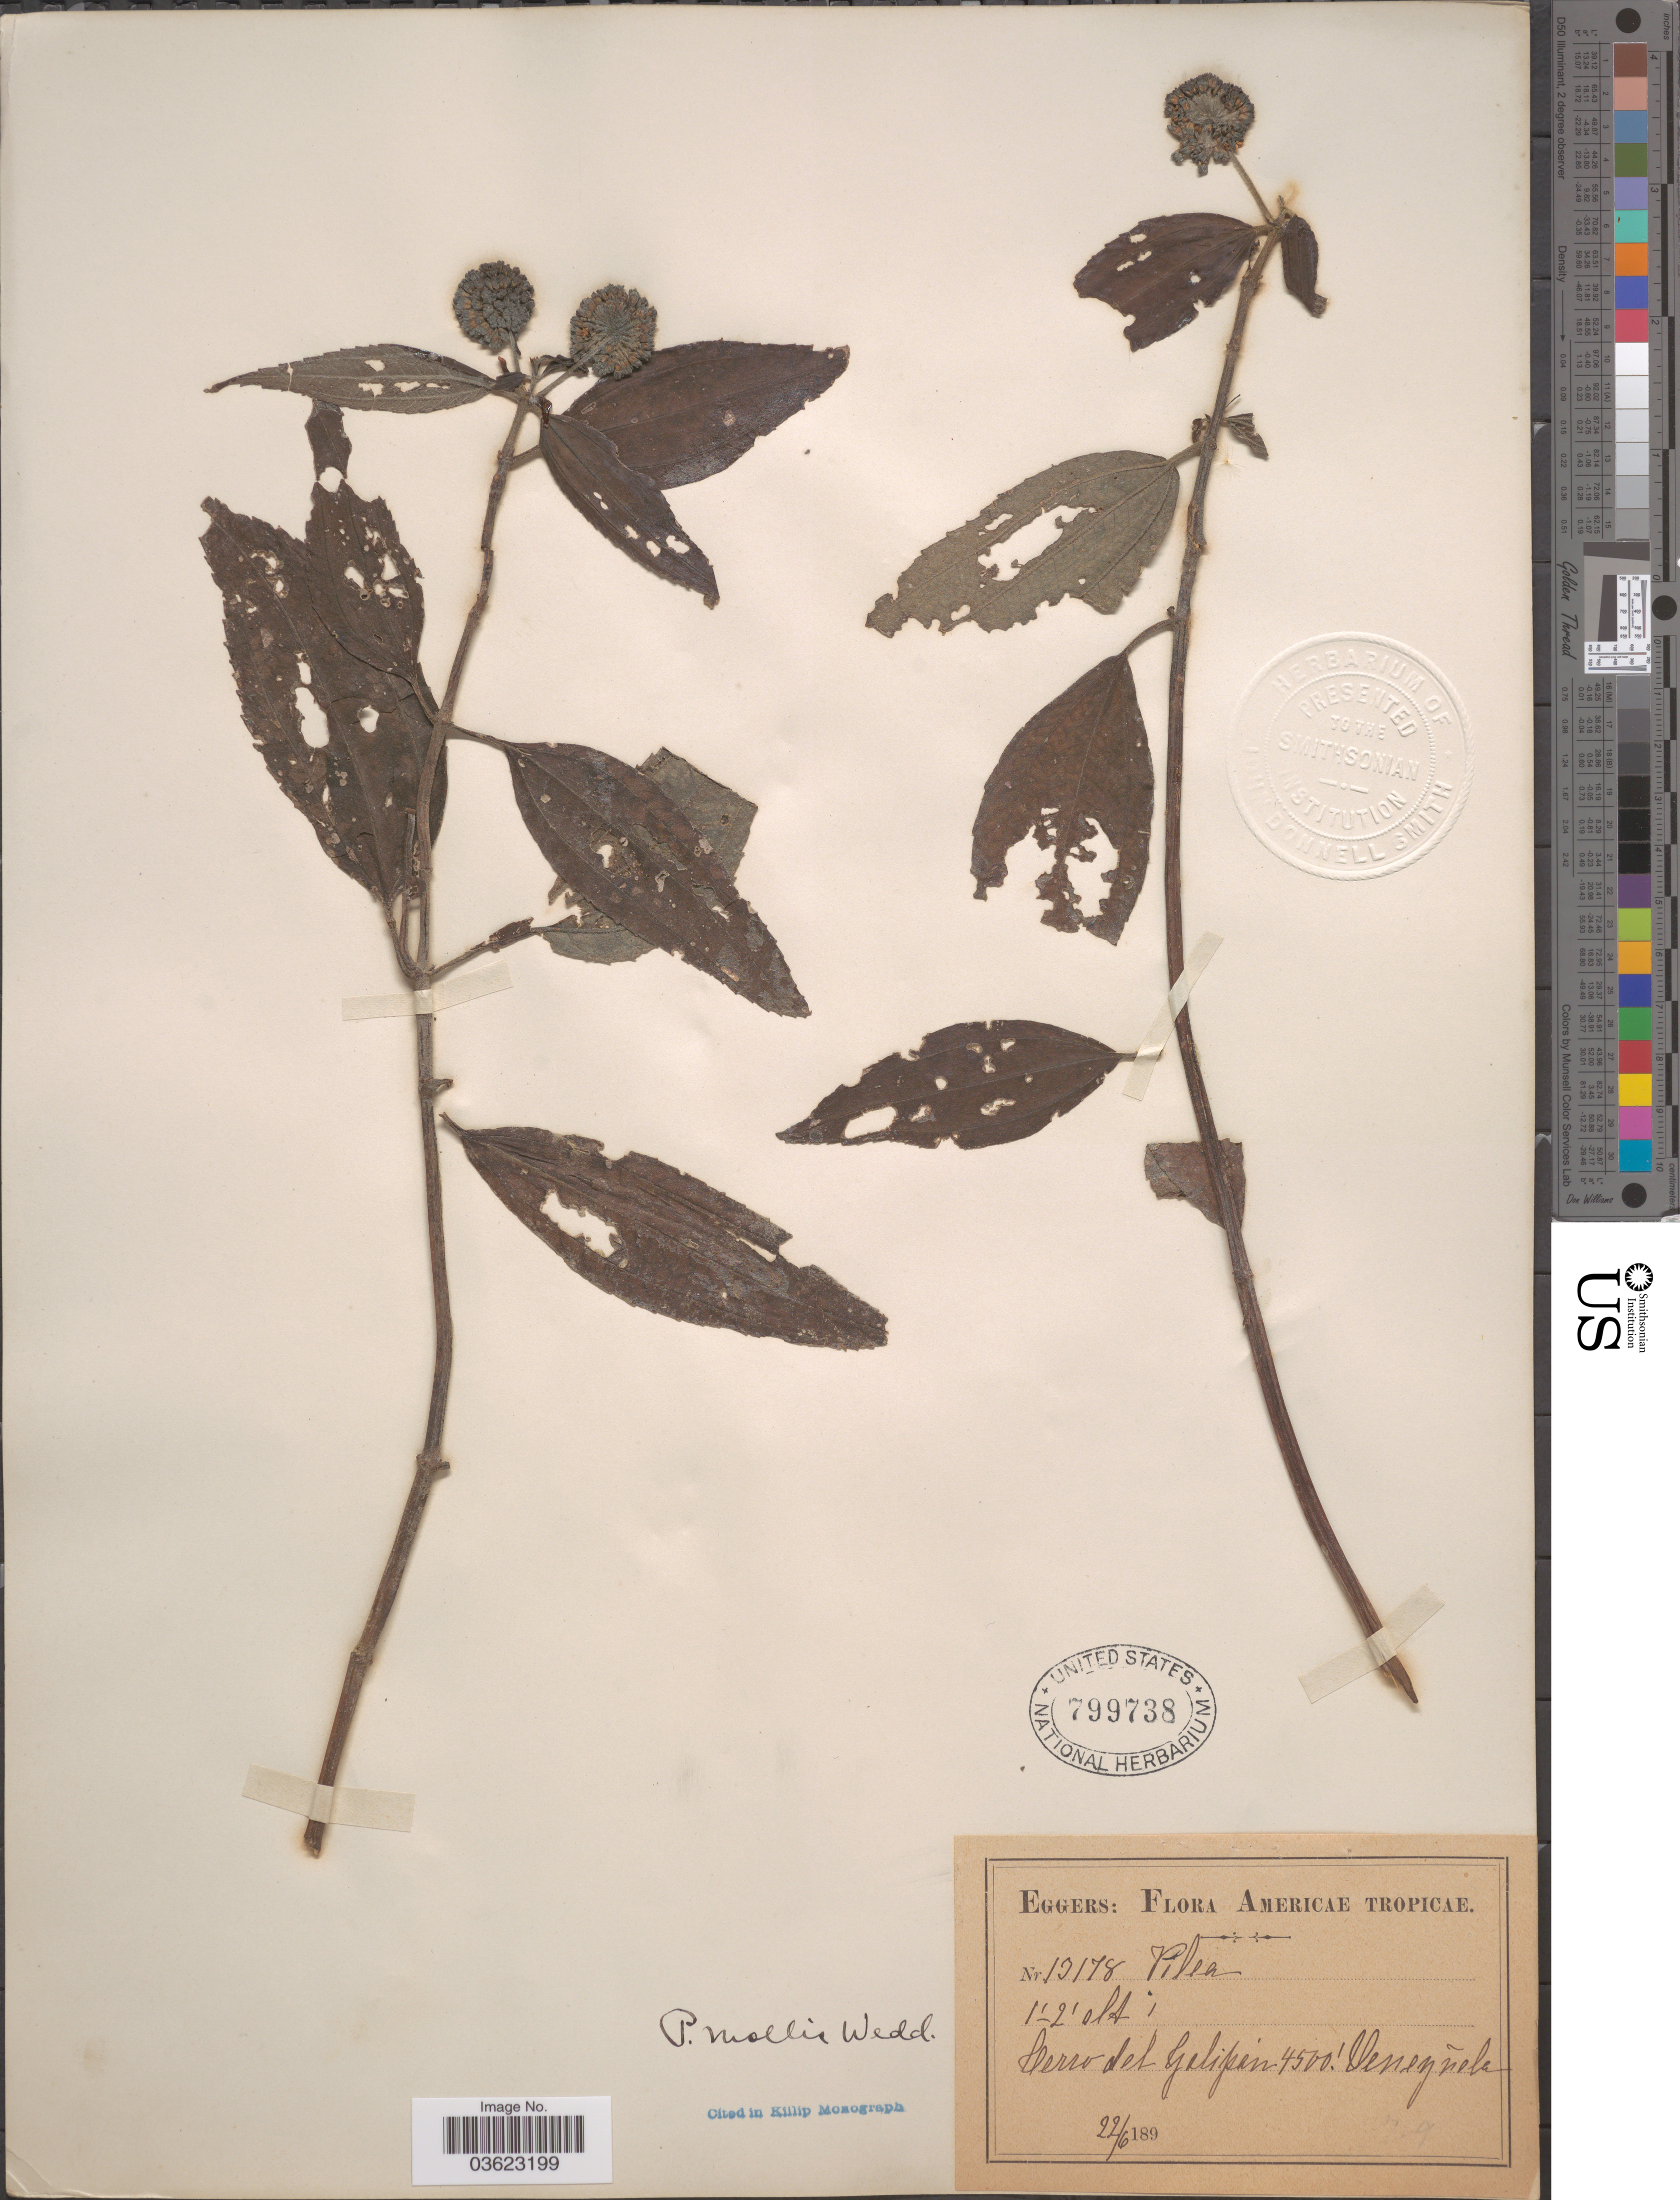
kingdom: Plantae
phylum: Tracheophyta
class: Magnoliopsida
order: Rosales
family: Urticaceae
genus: Pilea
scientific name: Pilea mollis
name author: Wedd.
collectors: -. Eggers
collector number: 13178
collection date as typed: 22/6 189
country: Venezuela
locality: Americae Tropicae. Cerro del Galipán.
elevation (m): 1372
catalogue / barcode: US 799738